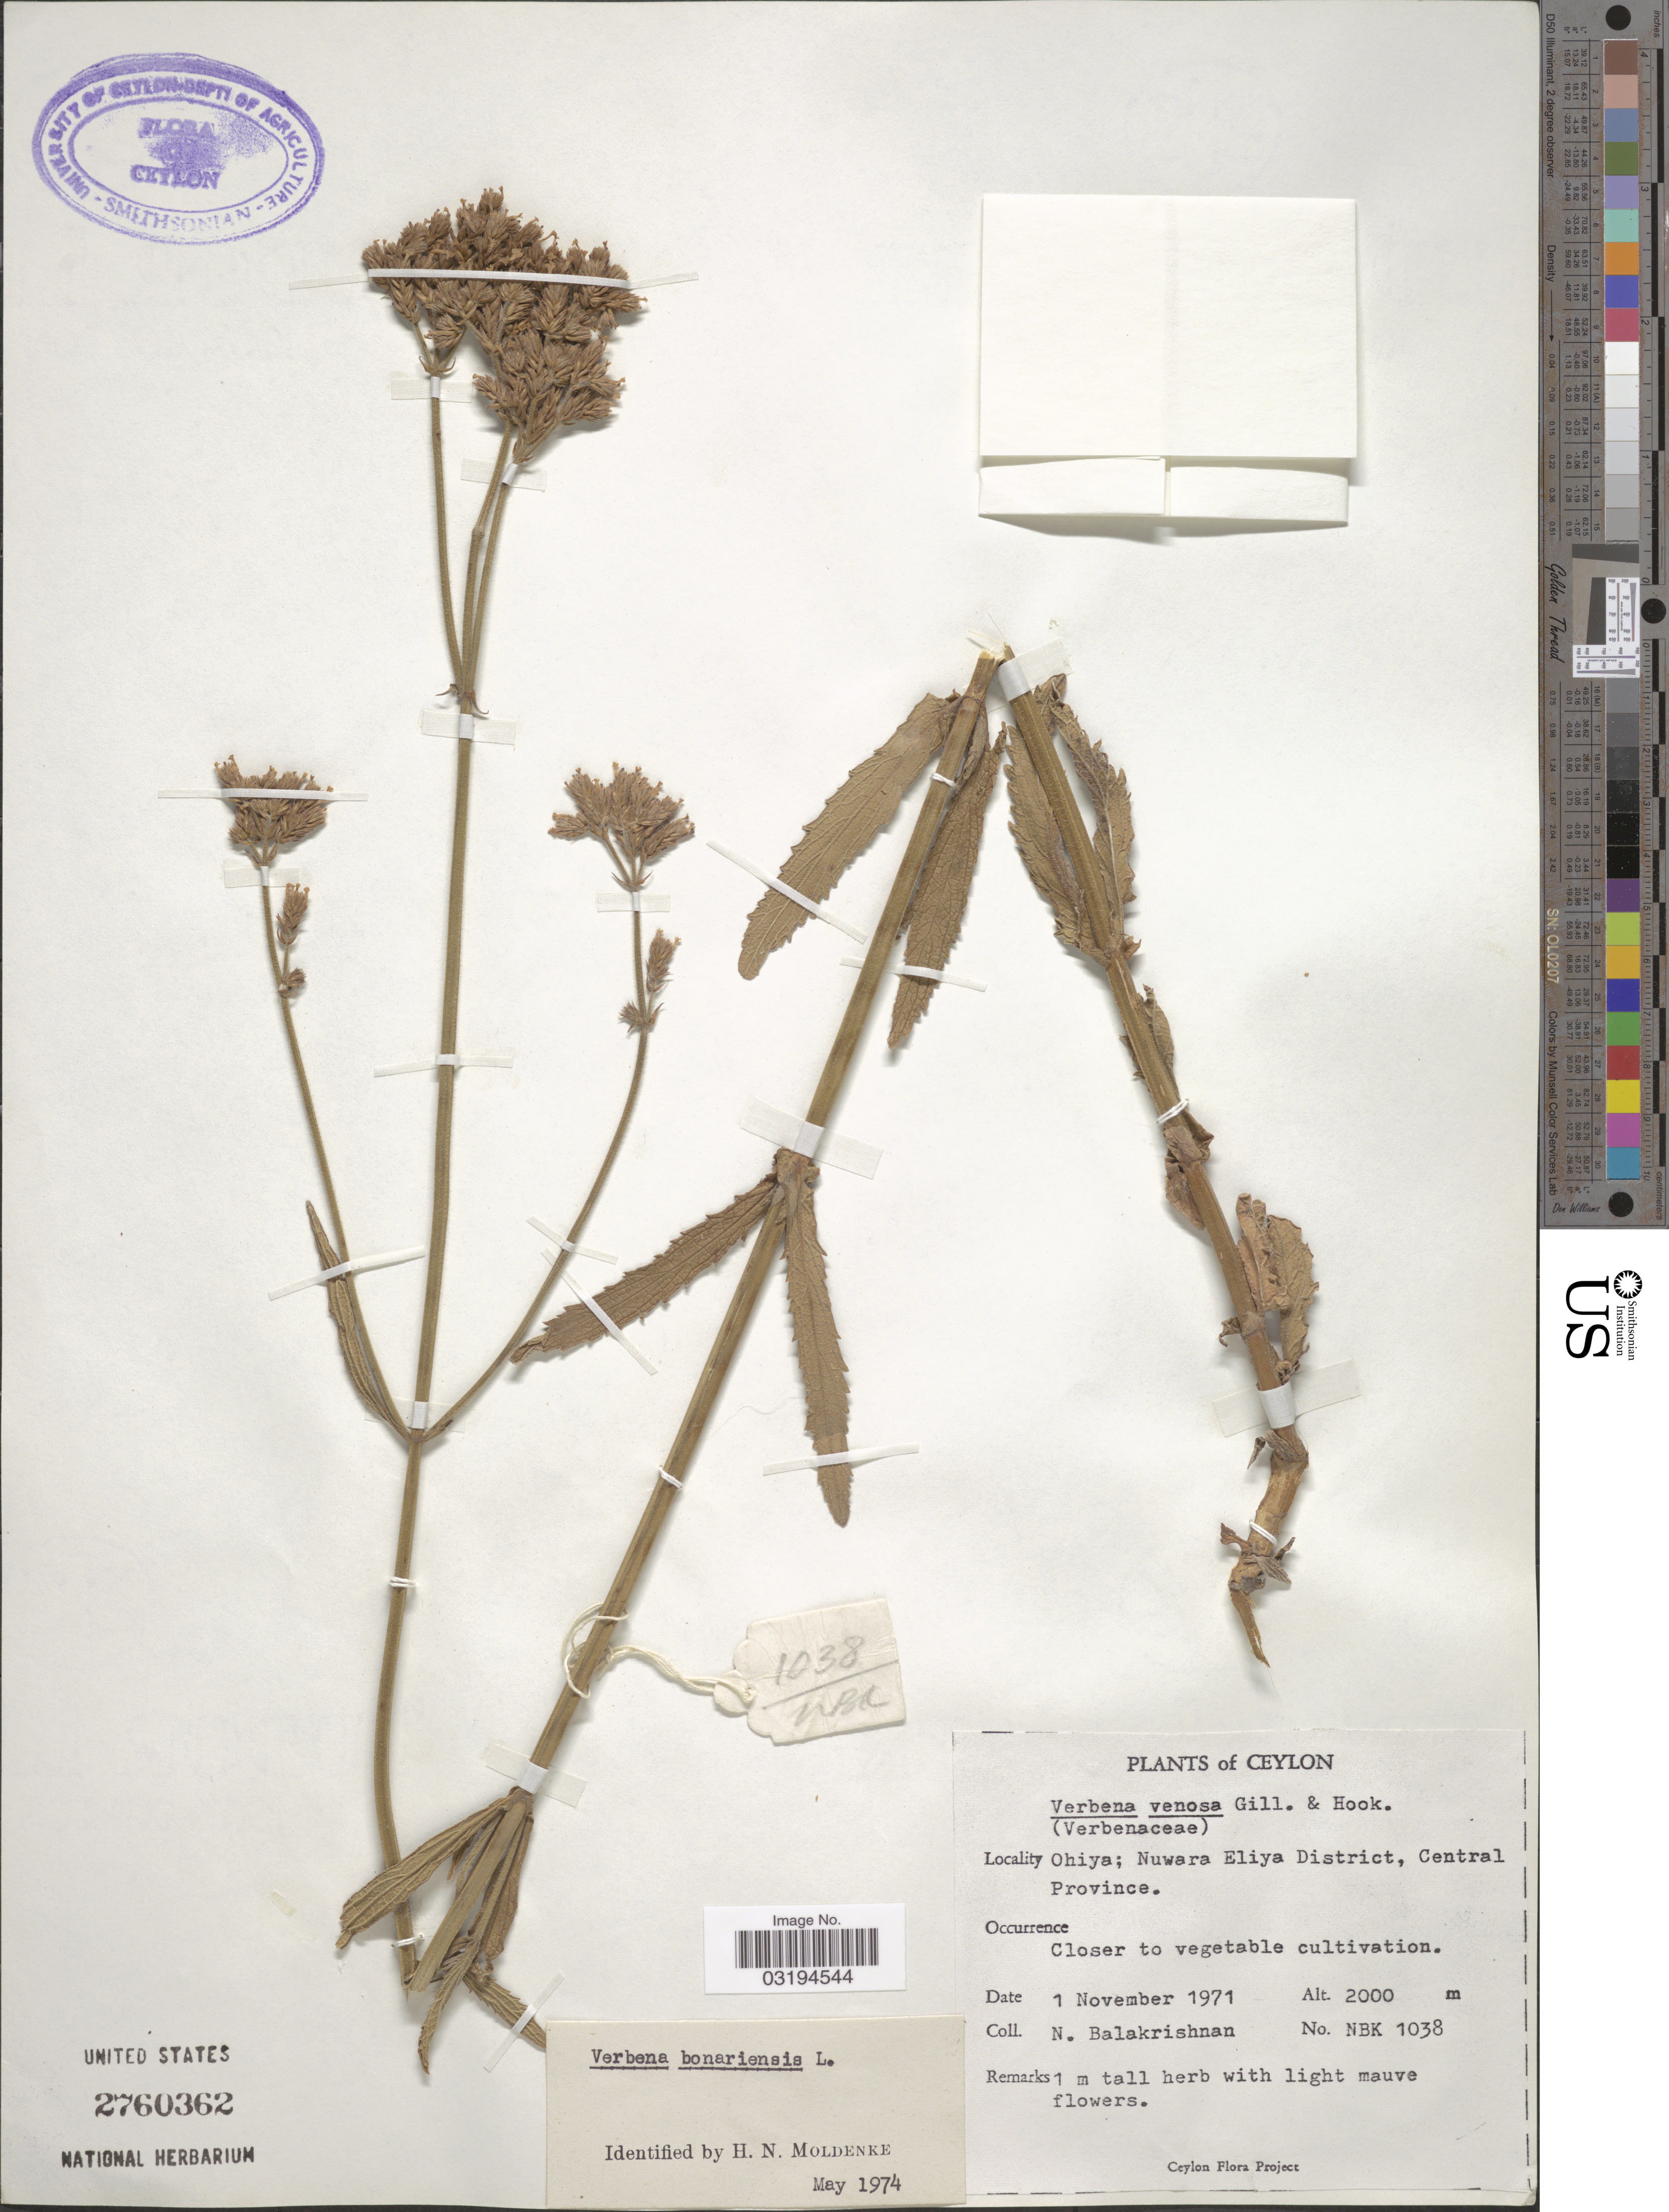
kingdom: Plantae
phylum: Tracheophyta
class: Magnoliopsida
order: Lamiales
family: Verbenaceae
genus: Verbena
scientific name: Verbena bonariensis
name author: L.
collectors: N. Balakrishnan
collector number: NBK 1038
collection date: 1971-11-01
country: Sri Lanka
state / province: Central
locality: Ceylon. Ohiya; Nuwara Eliya District, Central Province.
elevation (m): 2000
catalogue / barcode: US 2760362